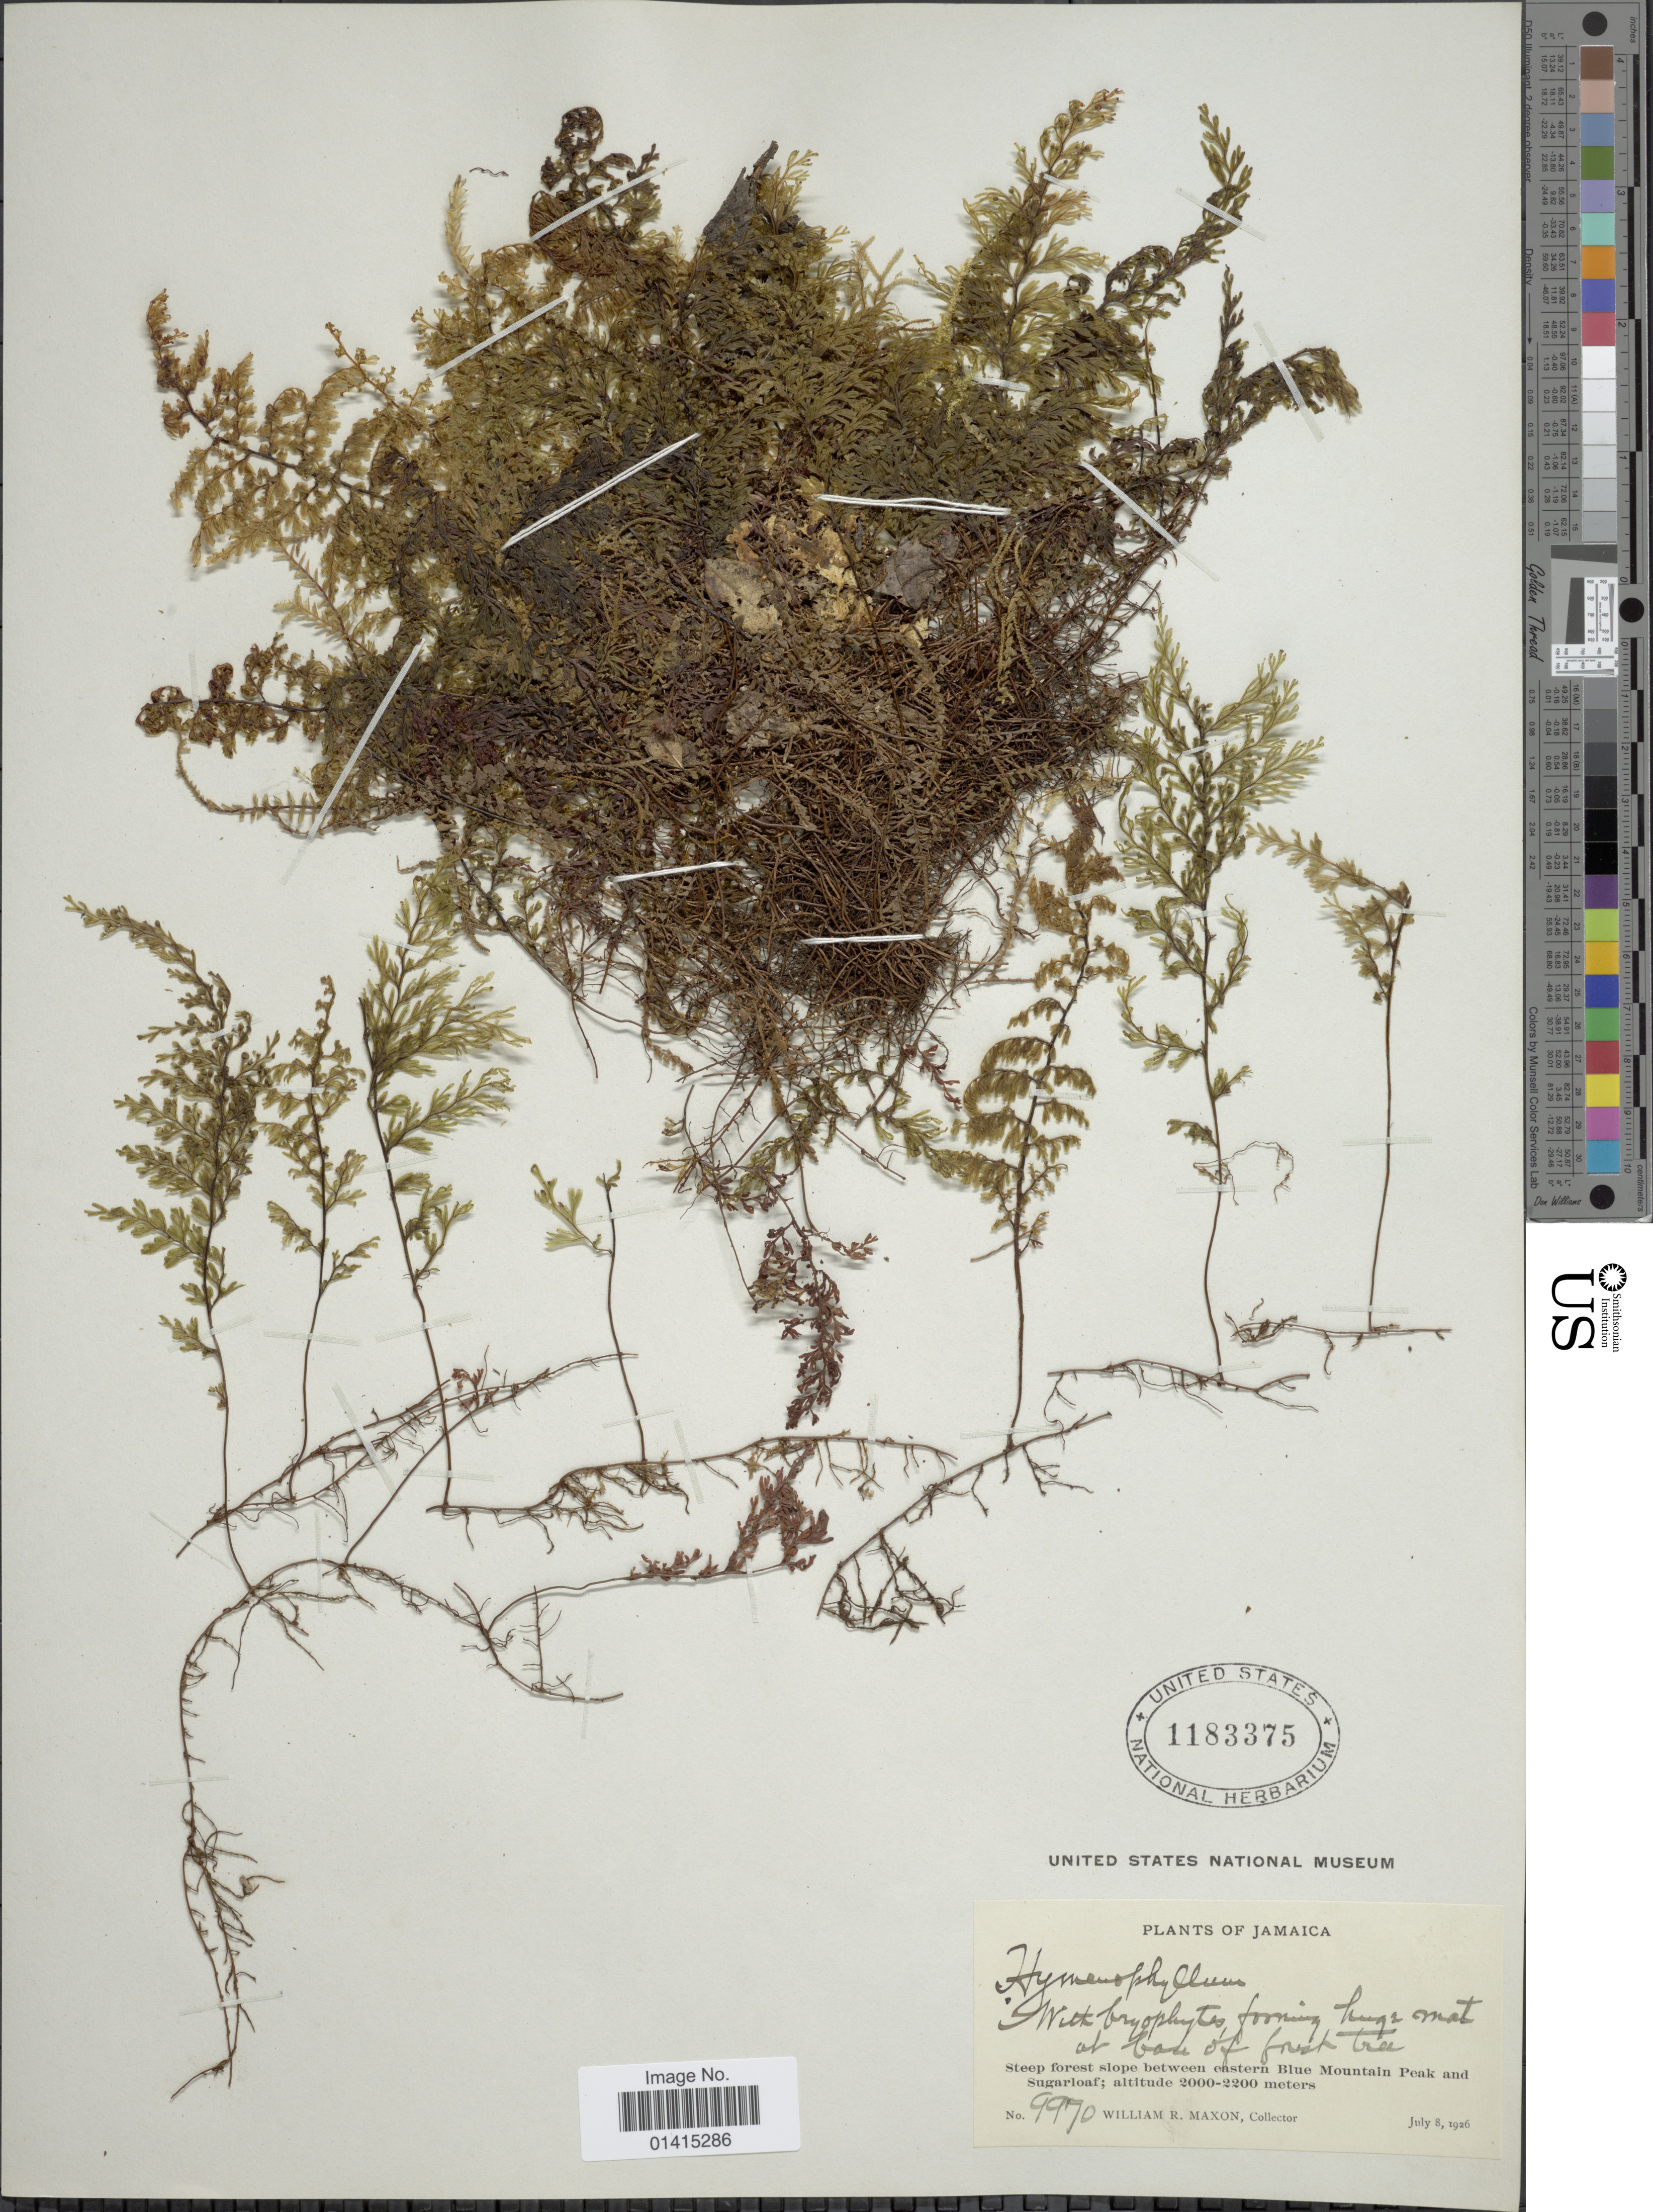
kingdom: Plantae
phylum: Tracheophyta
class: Polypodiopsida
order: Hymenophyllales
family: Hymenophyllaceae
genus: Hymenophyllum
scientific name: Hymenophyllum polyanthos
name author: (Sw.) Sw.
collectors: W. R. Maxon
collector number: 9970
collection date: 1926-07-08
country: Jamaica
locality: Steep forest slope between eastern Blue Mountain Peak and Sugarloaf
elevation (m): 2000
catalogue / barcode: US 1183375